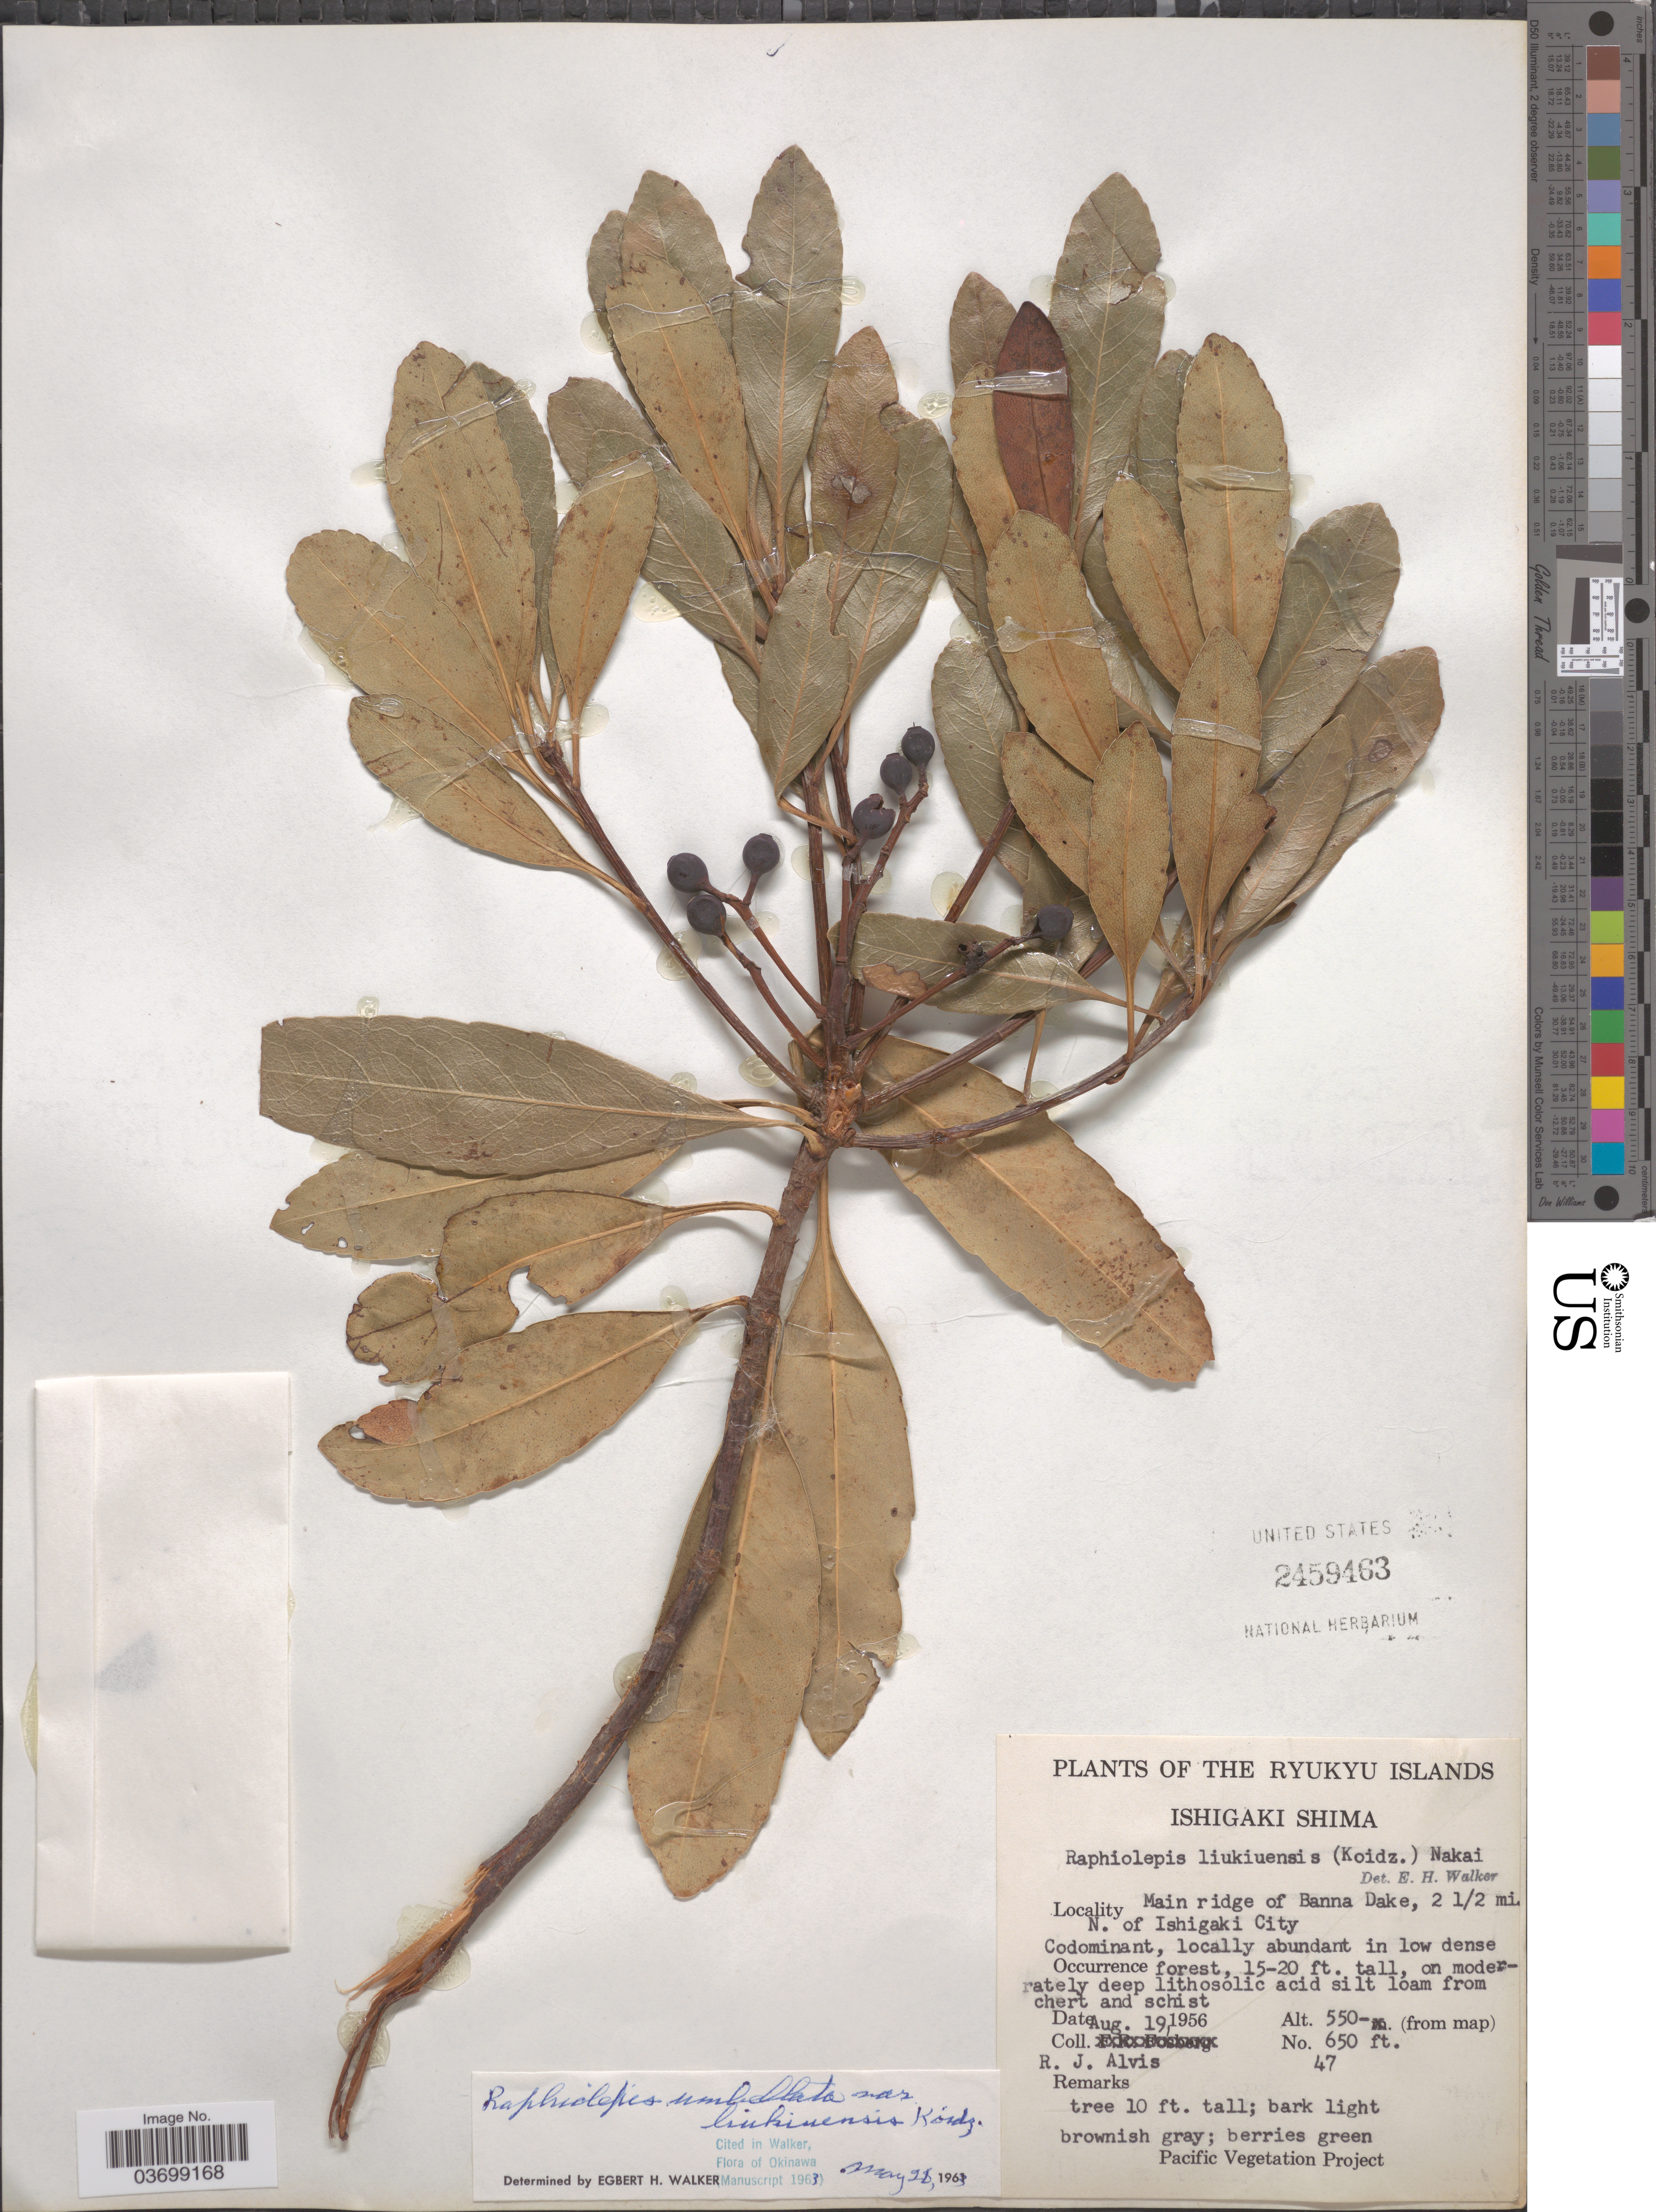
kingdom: Plantae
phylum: Tracheophyta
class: Magnoliopsida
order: Rosales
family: Rosaceae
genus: Rhaphiolepis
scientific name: Rhaphiolepis umbellata var. liukiuensis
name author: Koidz.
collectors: R. Alvis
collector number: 47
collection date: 1956-08-19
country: Japan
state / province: Okinawa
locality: The Ryukyu Islands. Ishigaki Shima. Main ridge of Banna Dake, 2½ mi. N. of Ishigaki City.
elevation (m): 168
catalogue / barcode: US 2459463